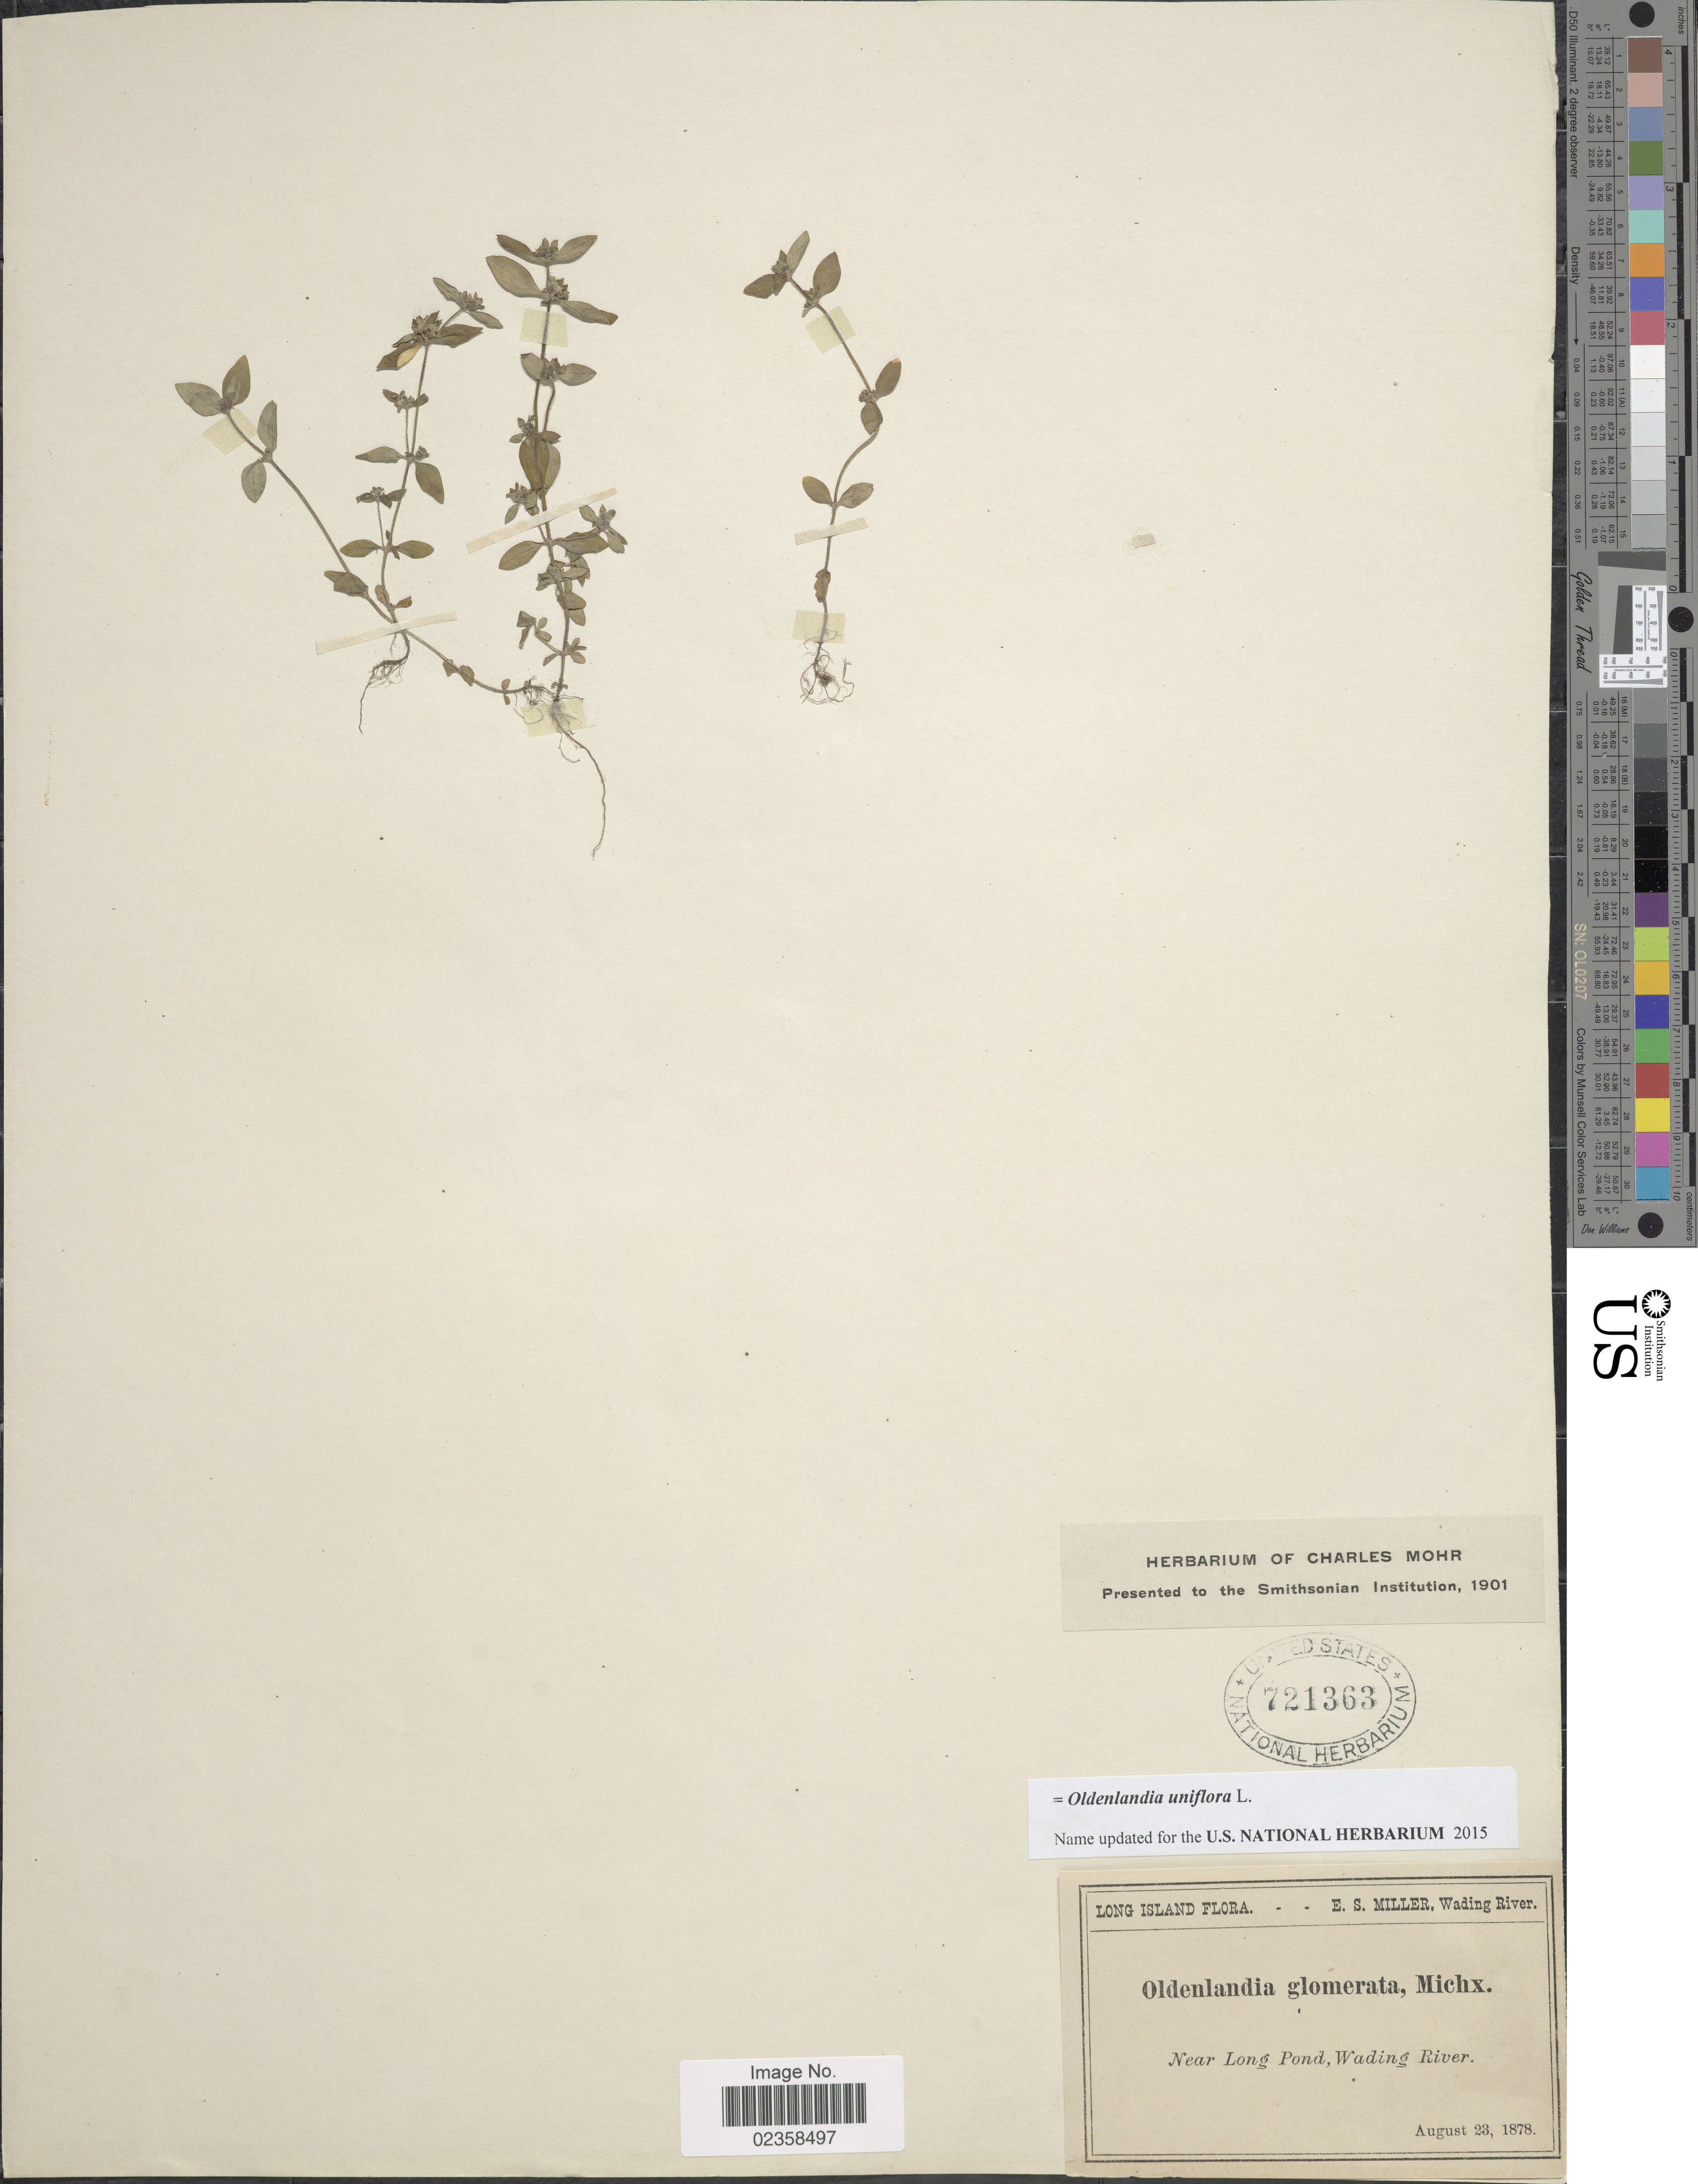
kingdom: Plantae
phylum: Tracheophyta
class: Magnoliopsida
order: Gentianales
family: Rubiaceae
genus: Oldenlandia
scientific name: Oldenlandia uniflora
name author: L.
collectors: E. S. Miller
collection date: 1878-08-23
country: United States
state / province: New York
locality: Near Long Pond, Wading River, Long Island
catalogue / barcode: US 721363